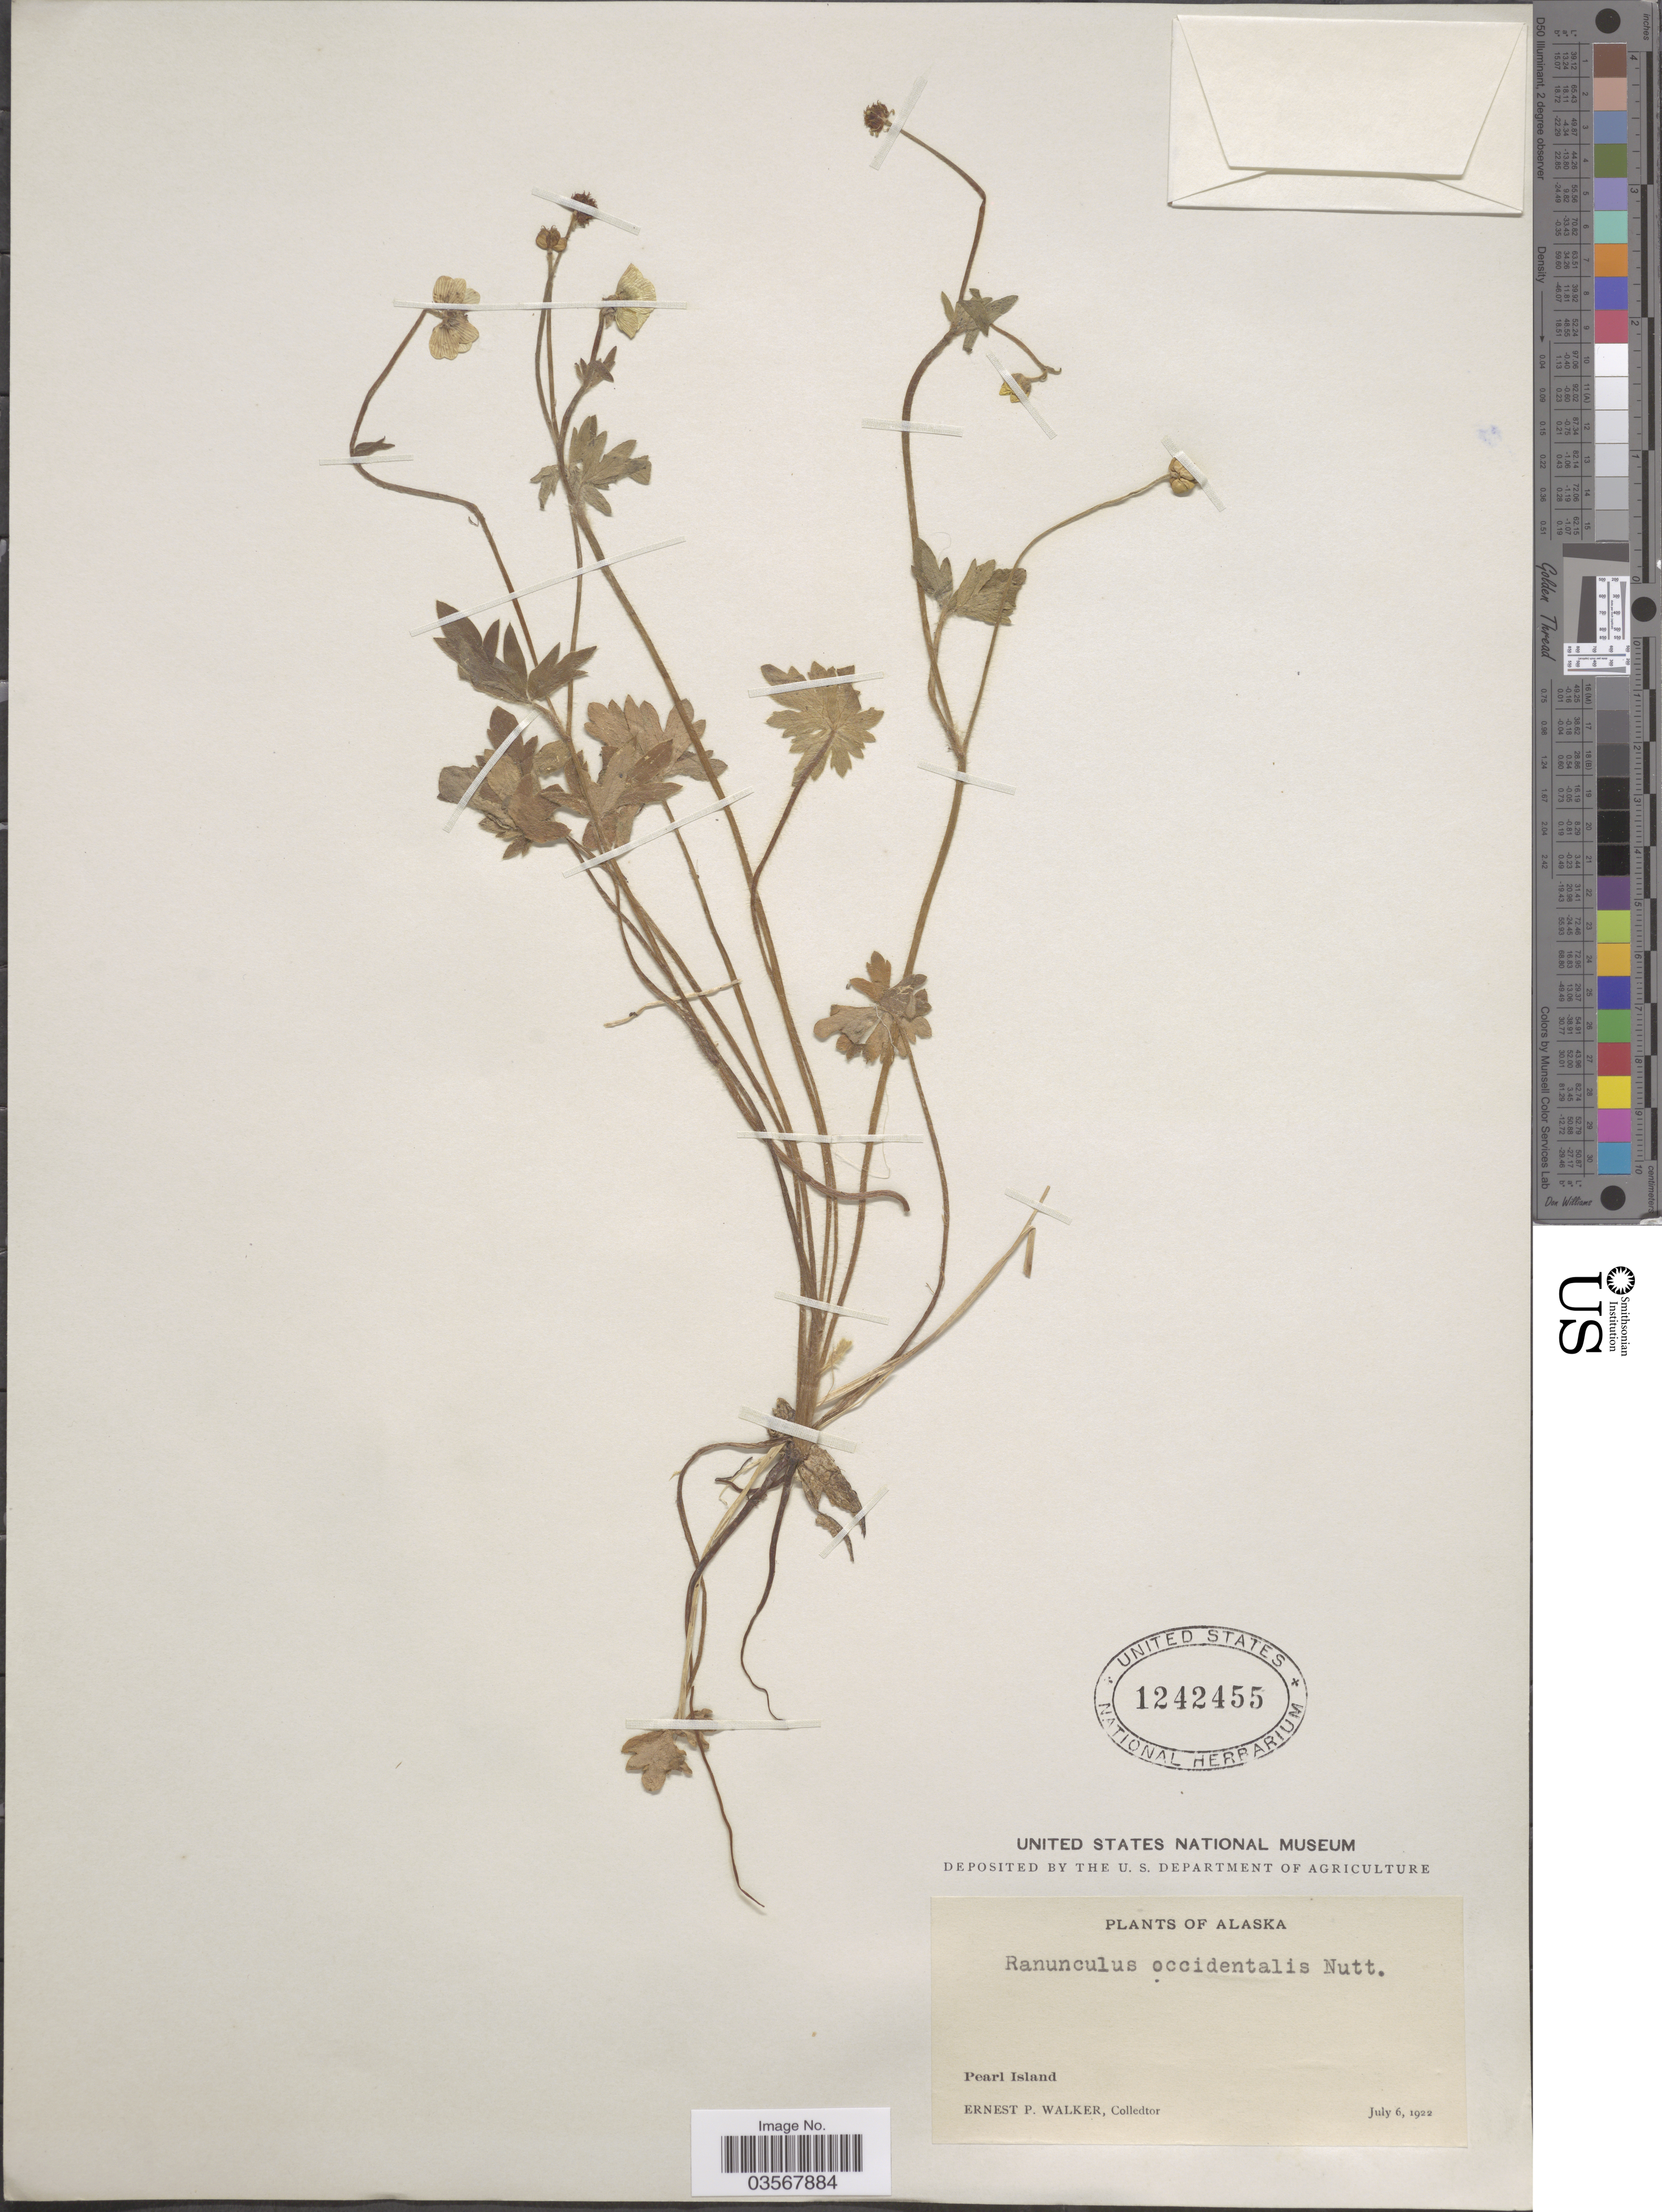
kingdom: Plantae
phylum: Tracheophyta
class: Magnoliopsida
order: Ranunculales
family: Ranunculaceae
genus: Ranunculus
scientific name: Ranunculus occidentalis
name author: Nutt.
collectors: E. P. Walker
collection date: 1922-07-06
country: United States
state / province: Alaska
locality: Pearl Island.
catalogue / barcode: US 1242455